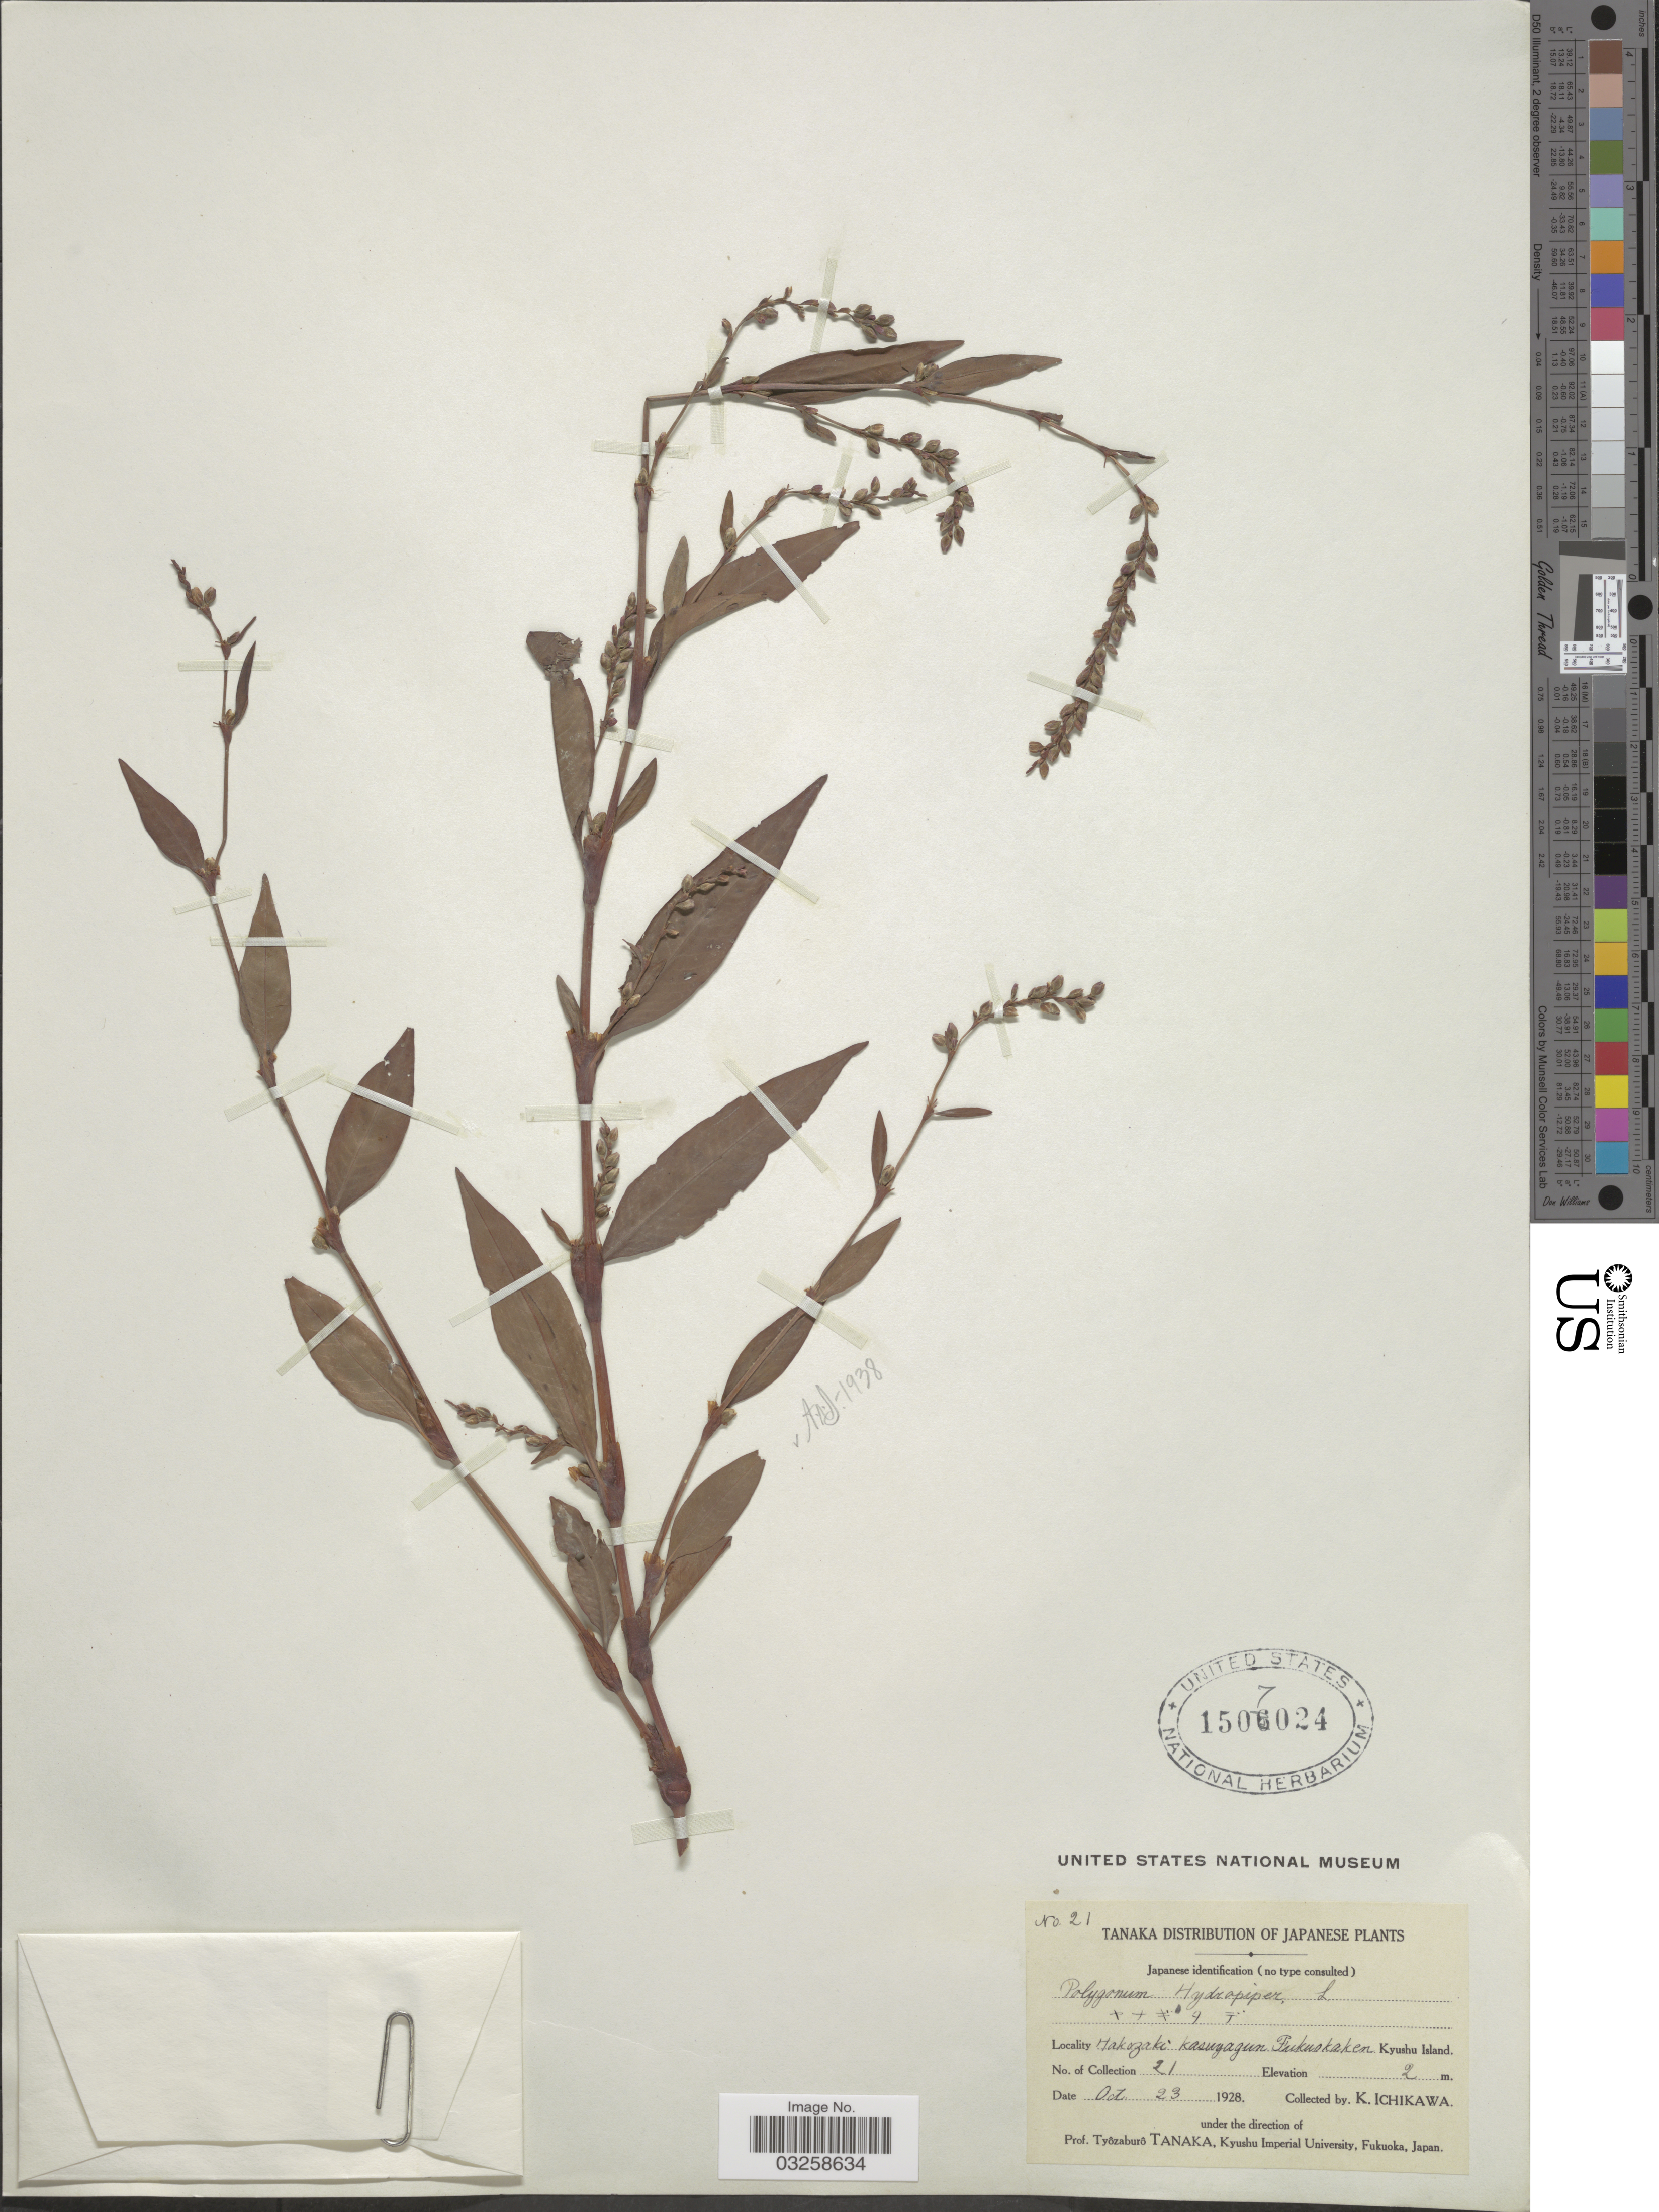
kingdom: Plantae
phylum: Tracheophyta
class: Magnoliopsida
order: Caryophyllales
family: Polygonaceae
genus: Polygonum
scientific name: Polygonum hydropiper var. hydropiper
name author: L.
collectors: K. Ichikawa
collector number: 21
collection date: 1928-10-23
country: Japan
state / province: Hukuoka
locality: Hakozaki Kasuyagun Fukuokaken. Kyushu Island.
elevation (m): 2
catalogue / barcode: US 1507024